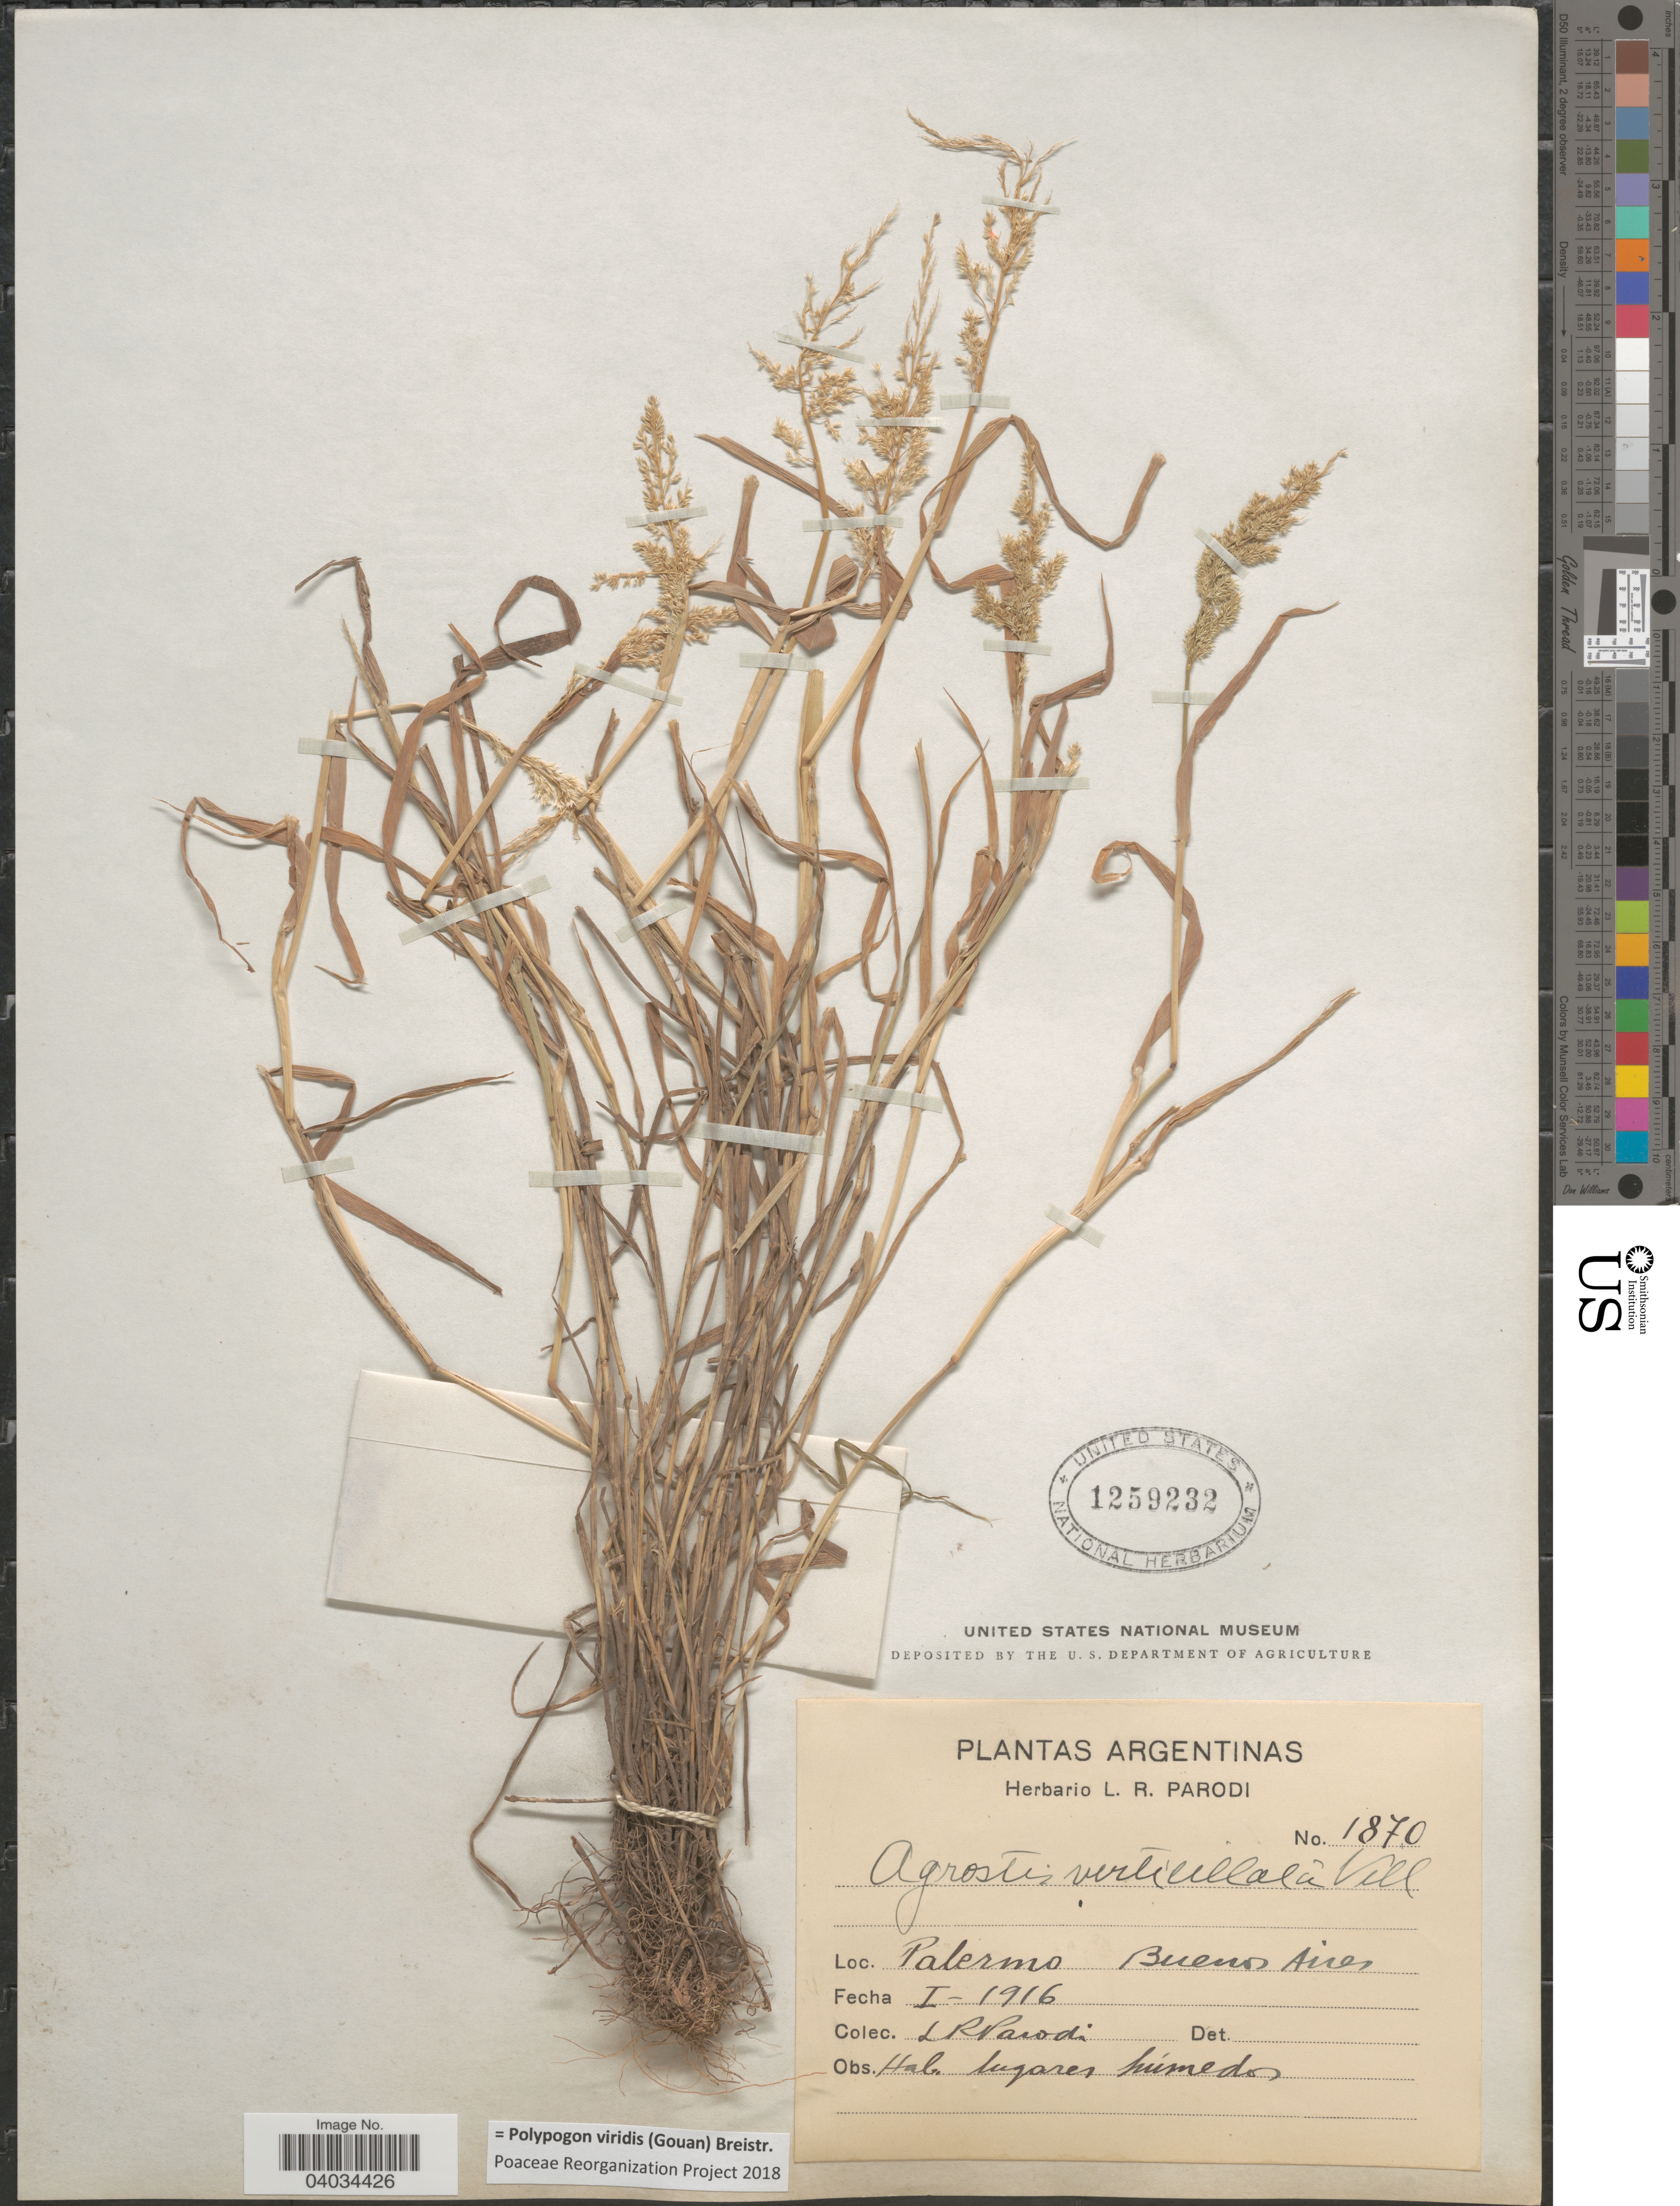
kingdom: Plantae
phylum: Tracheophyta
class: Liliopsida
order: Poales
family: Poaceae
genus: Polypogon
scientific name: Polypogon viridis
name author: (Gouan) Breistroffer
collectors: L. R. Parodi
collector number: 1870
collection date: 1916-01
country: Argentina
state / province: Buenos Aires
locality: Palermo.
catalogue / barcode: US 1259232